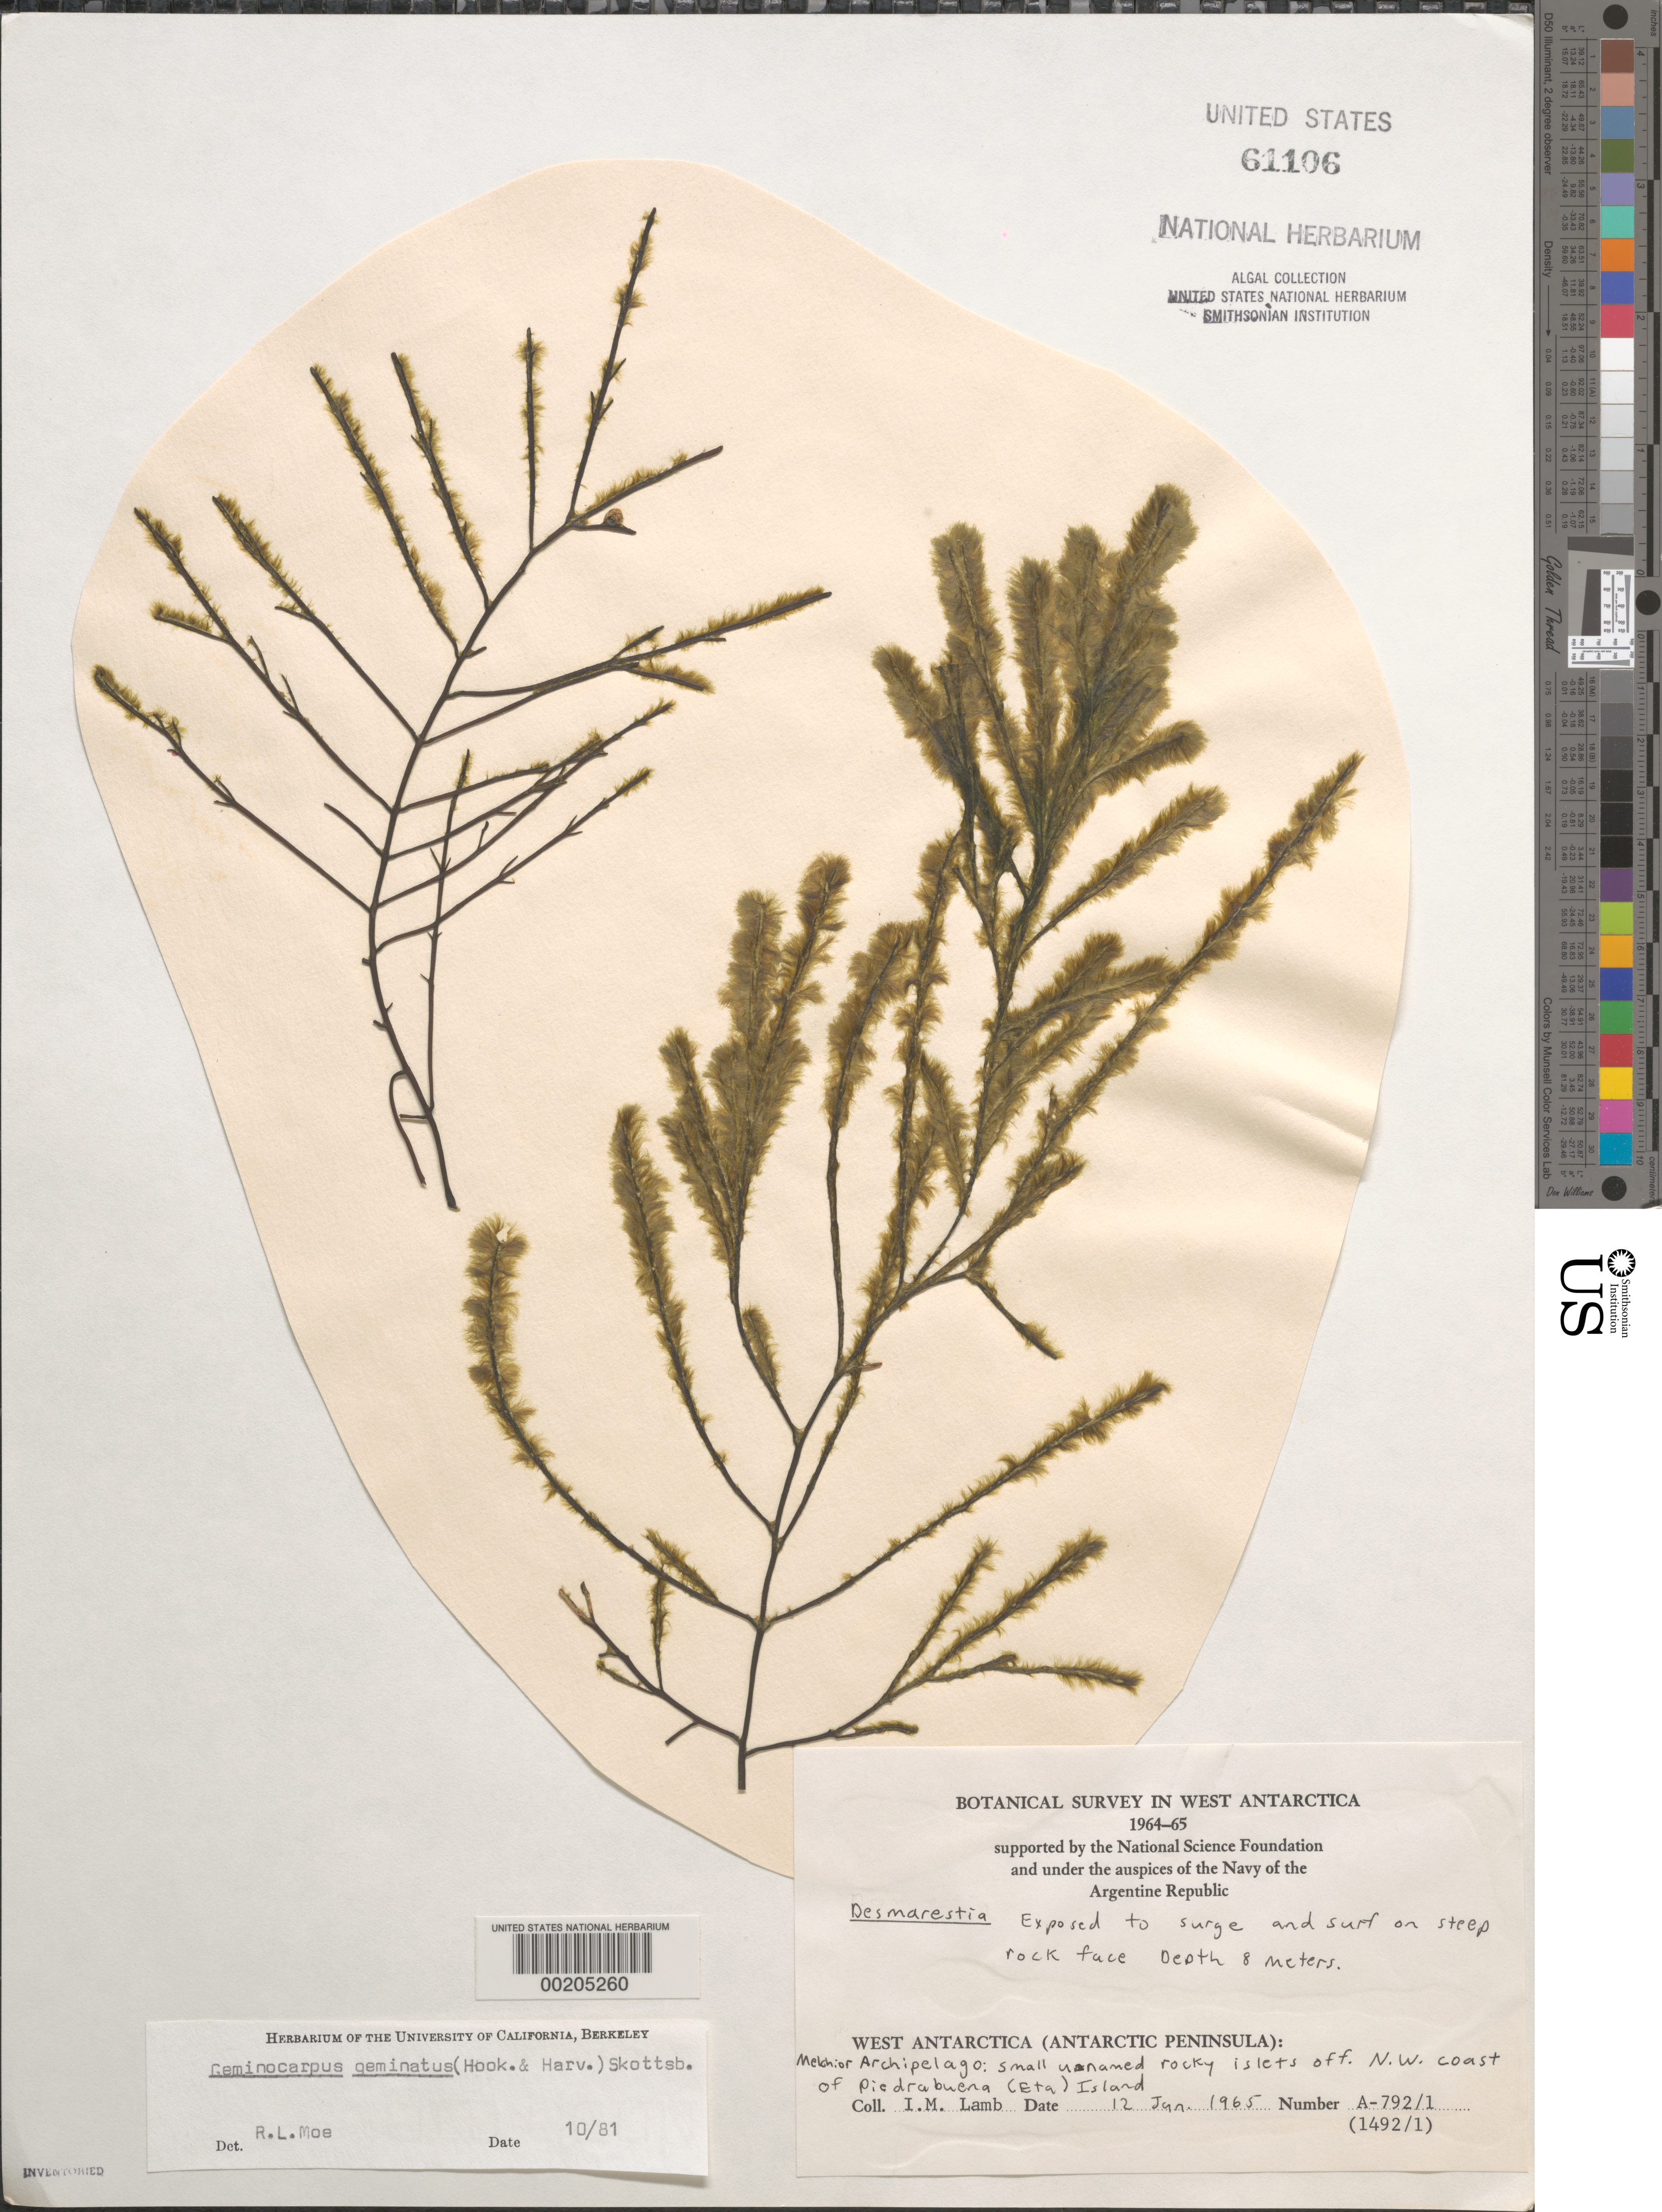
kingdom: Chromista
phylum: Ochrophyta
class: Phaeophyceae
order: Ectocarpales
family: Acinetosporaceae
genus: Geminocarpus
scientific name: Geminocarpus geminatus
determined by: Moe, R. L.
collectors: I. M. Lamb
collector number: A-792-1 & 1492-1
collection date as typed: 12 Jan 1965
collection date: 1965-01-12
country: Antarctica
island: Melchior Islands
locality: Rocky Islets off Eta Island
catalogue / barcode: US 61106